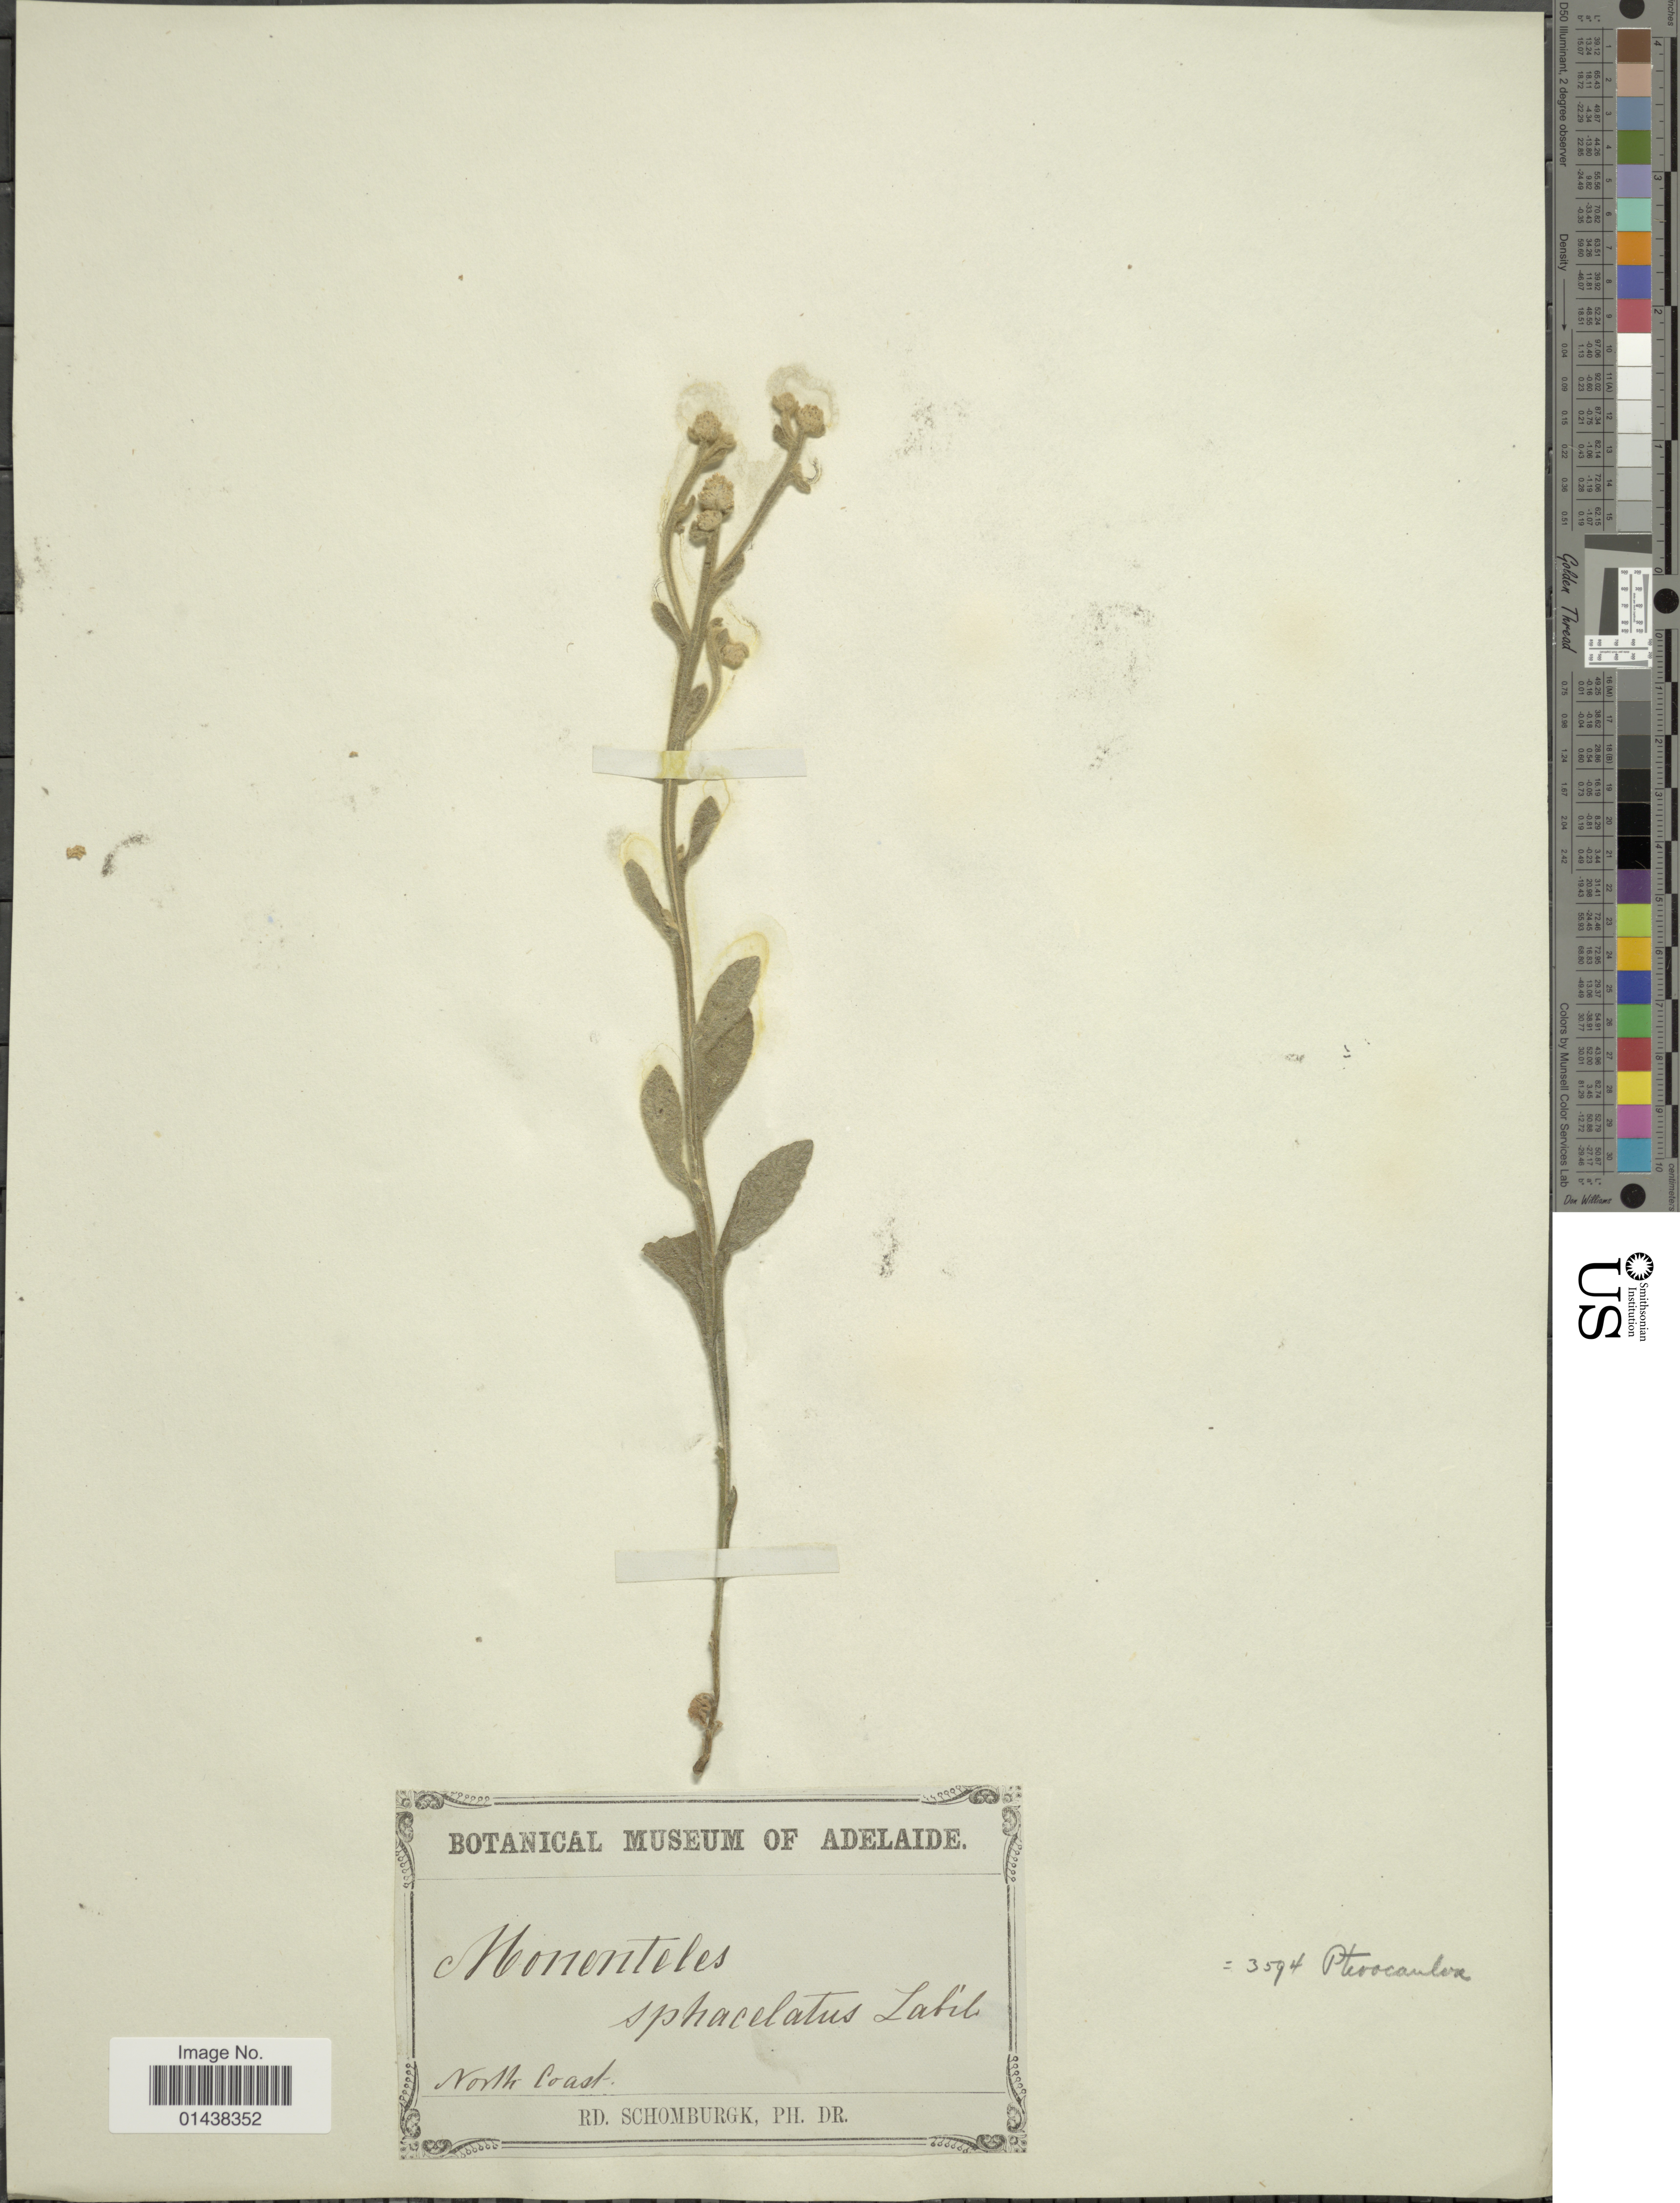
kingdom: Plantae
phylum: Tracheophyta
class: Magnoliopsida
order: Asterales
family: Asteraceae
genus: Pterocaulon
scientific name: Pterocaulon sphacelatum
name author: (Labill.) F. Muell.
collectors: M. R. Schomburgk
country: Australia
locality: North Coast